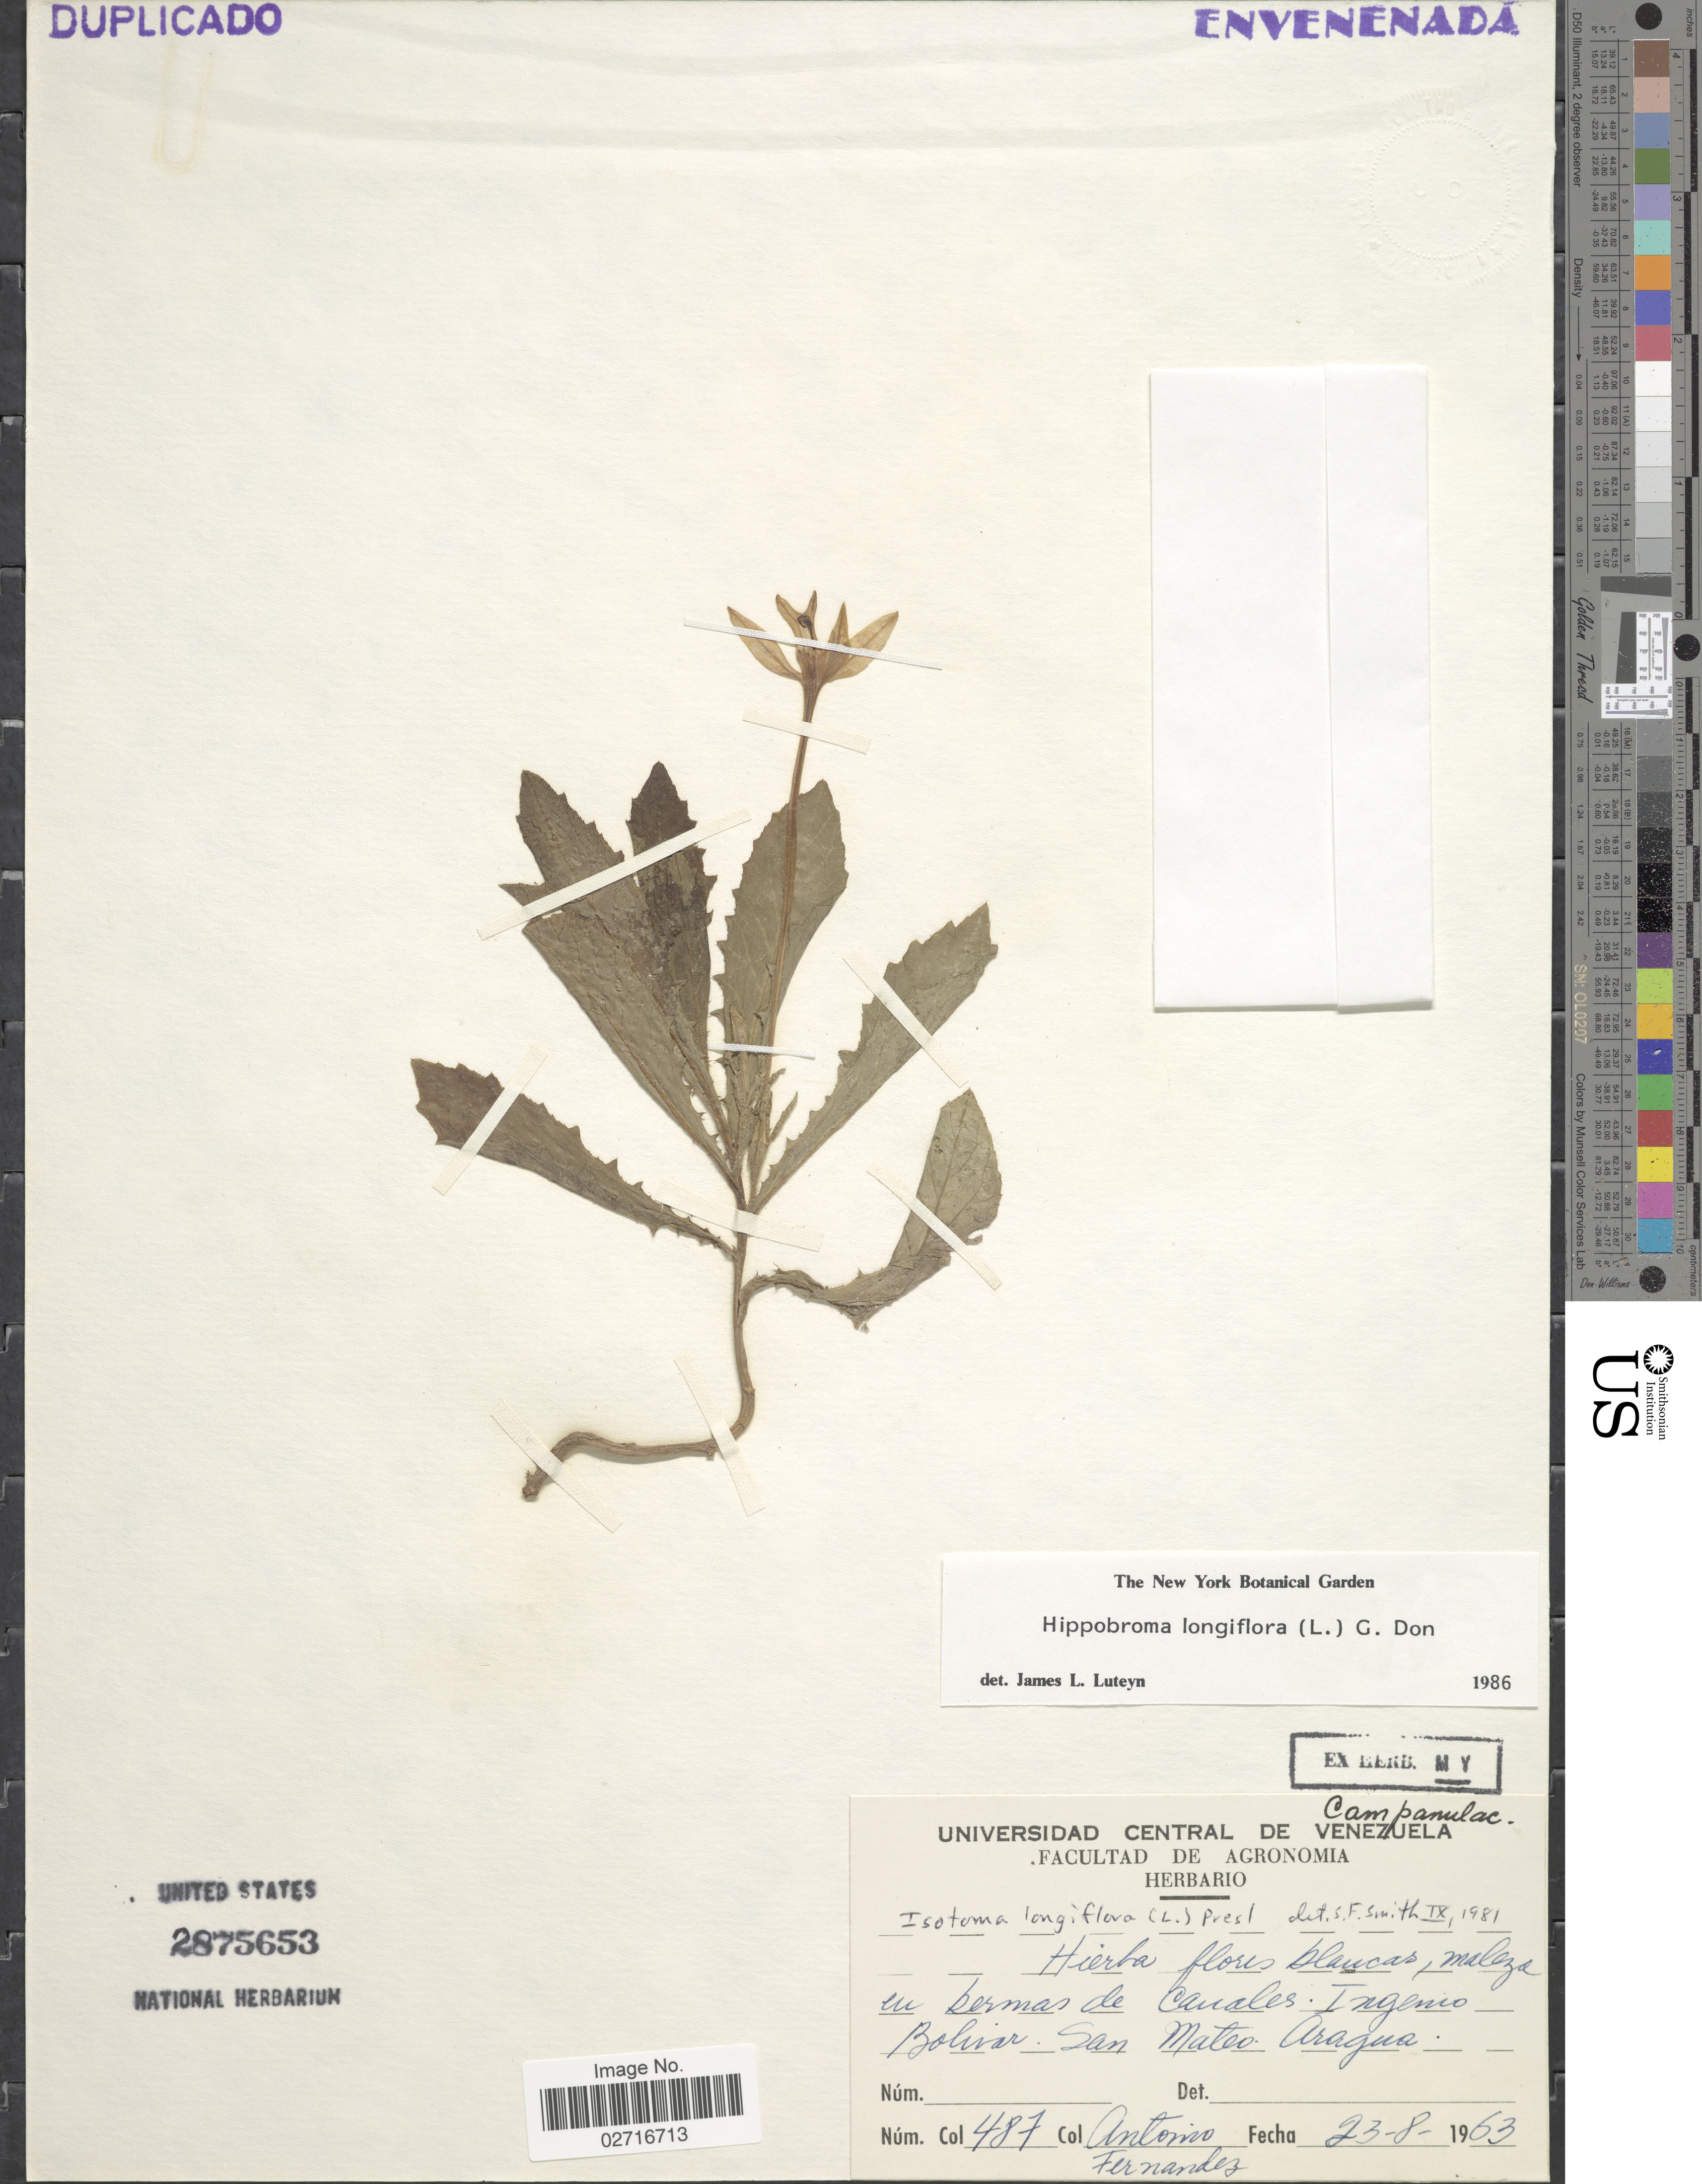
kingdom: Plantae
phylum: Tracheophyta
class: Magnoliopsida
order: Asterales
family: Campanulaceae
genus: Hippobroma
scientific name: Hippobroma longiflora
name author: (L.) G. Don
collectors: A. Fernández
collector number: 487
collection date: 1963-08-23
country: Venezuela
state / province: Aragua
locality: En bermas de Canales Ingenio Bolivar, San Mateo.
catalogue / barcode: US 2875653